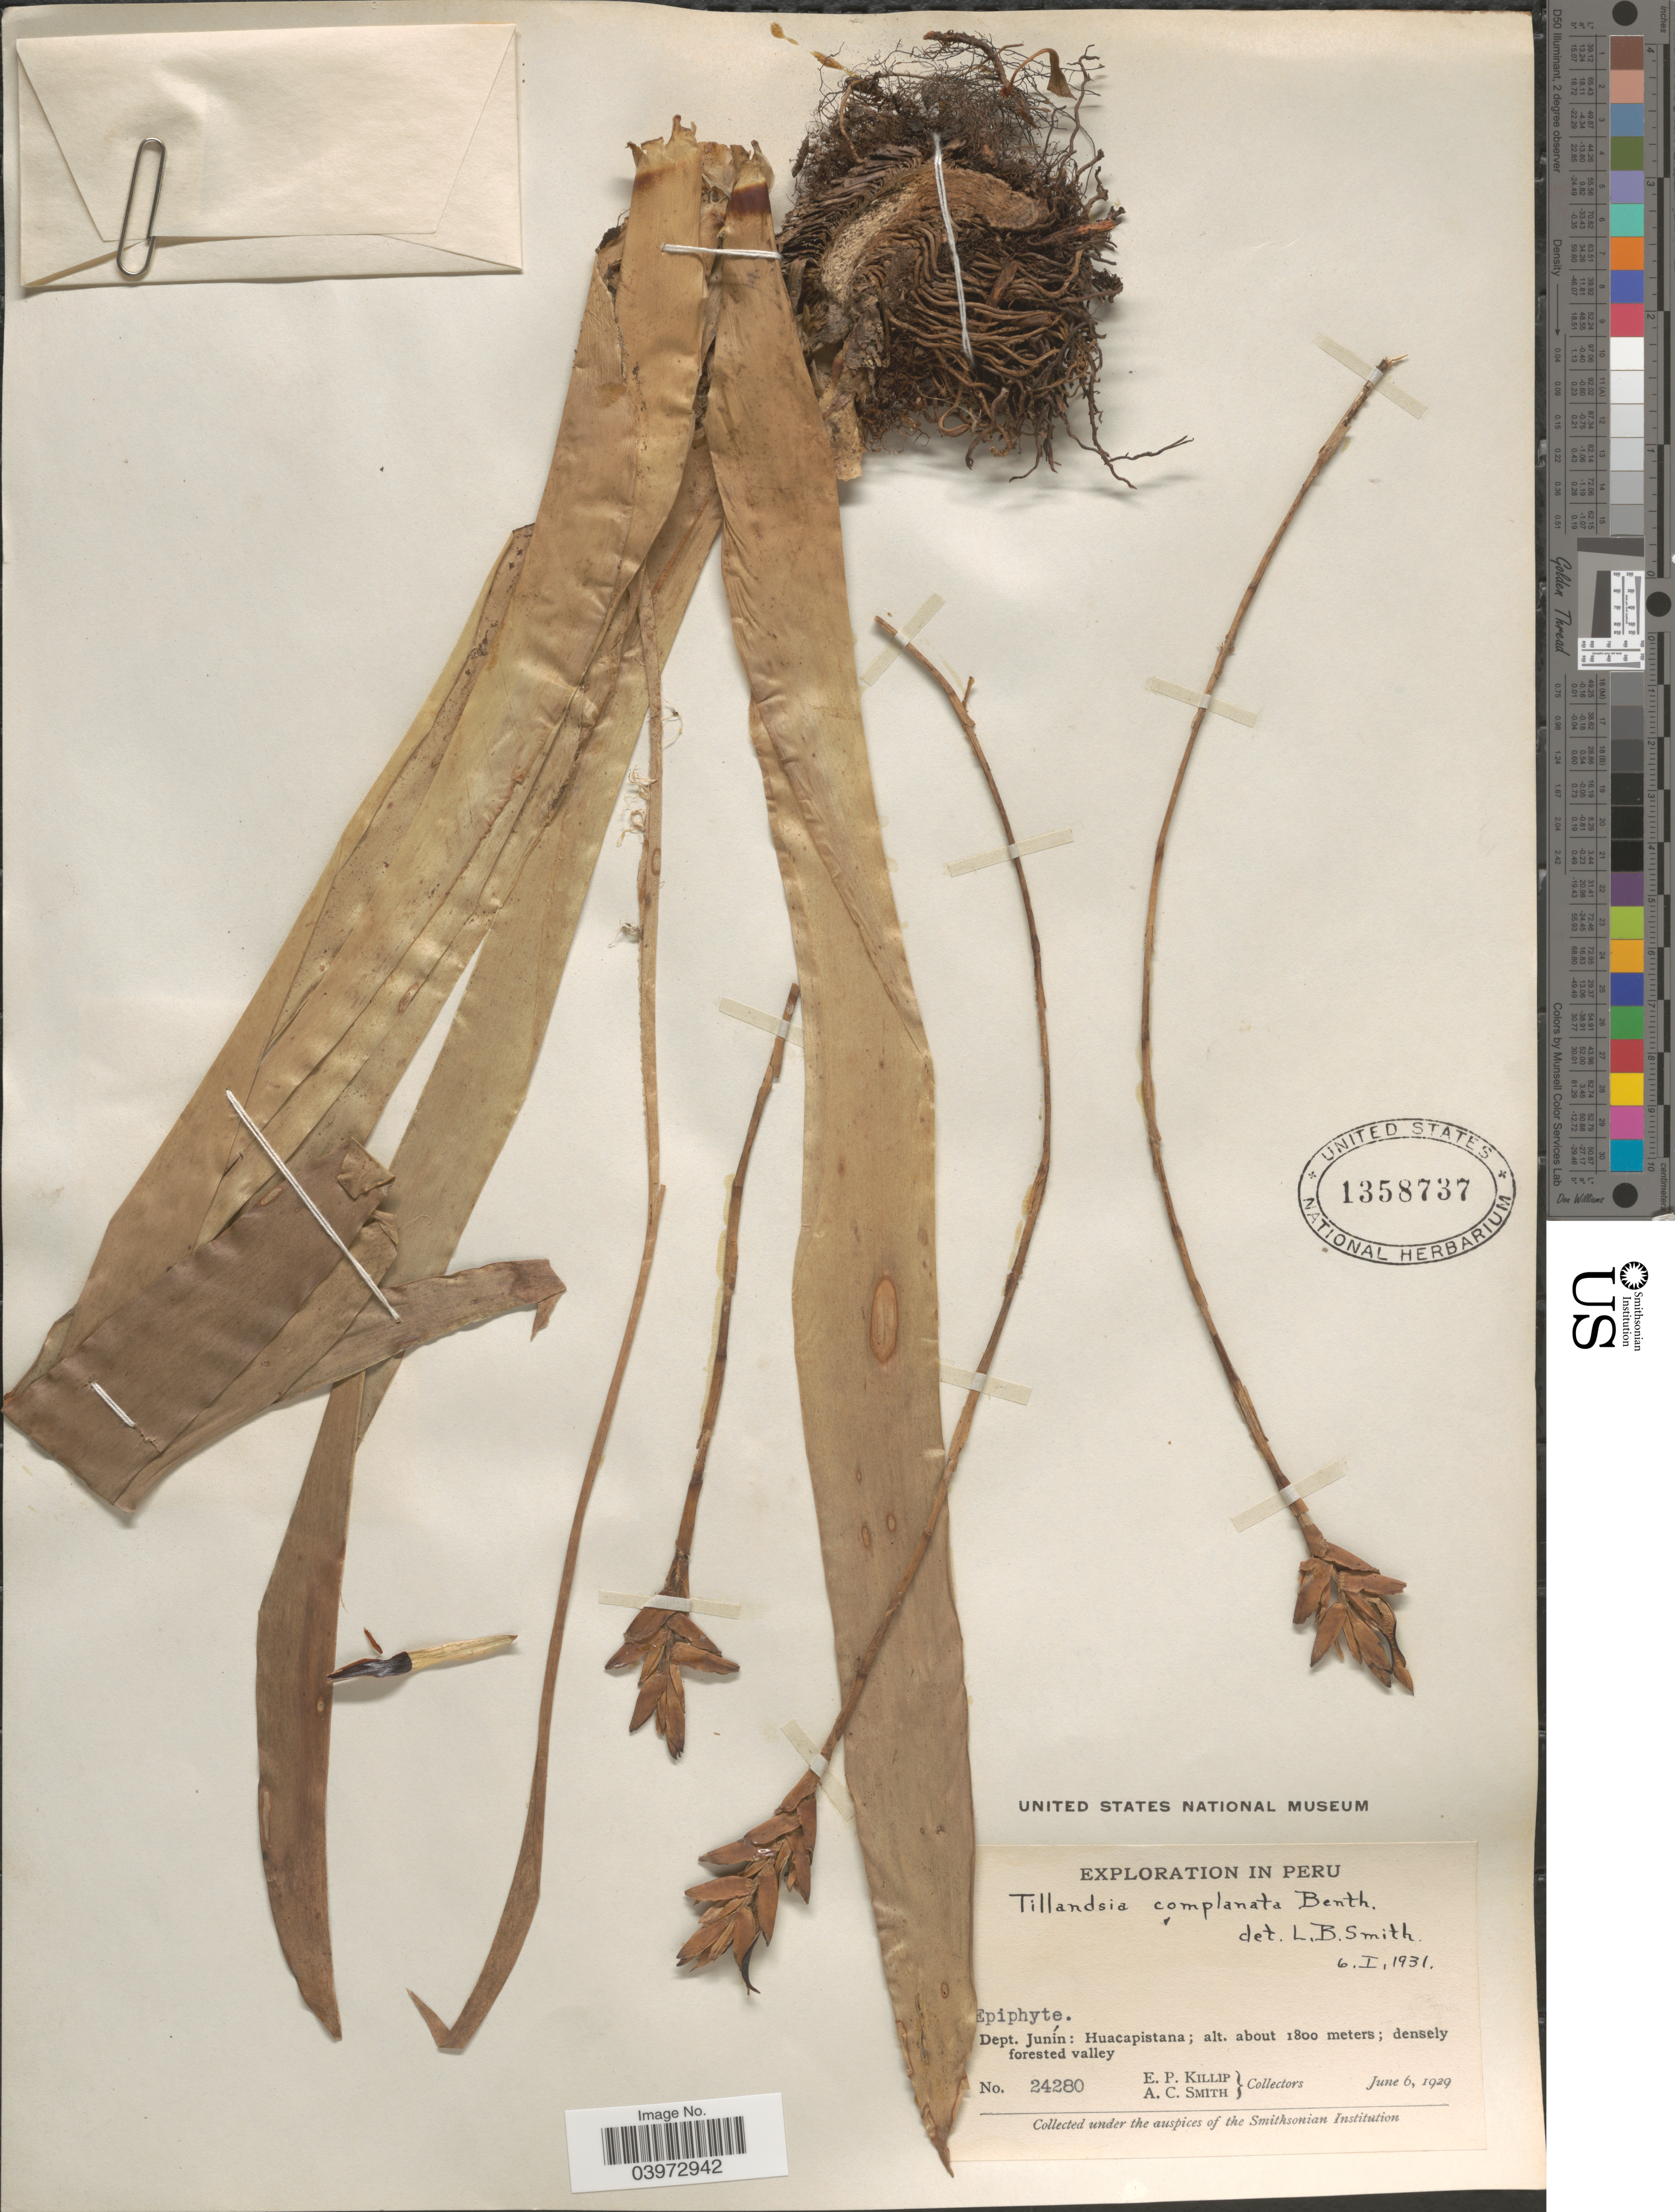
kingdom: Plantae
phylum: Tracheophyta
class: Liliopsida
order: Poales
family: Bromeliaceae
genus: Tillandsia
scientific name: Tillandsia complanata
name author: Benth.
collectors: E. P. Killip & A. C. Smith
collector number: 24280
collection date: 1929-06-06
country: Peru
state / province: Junín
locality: Exploration in Peru. Dept. Junín: Huacapistana.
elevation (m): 1800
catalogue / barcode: US 1358737